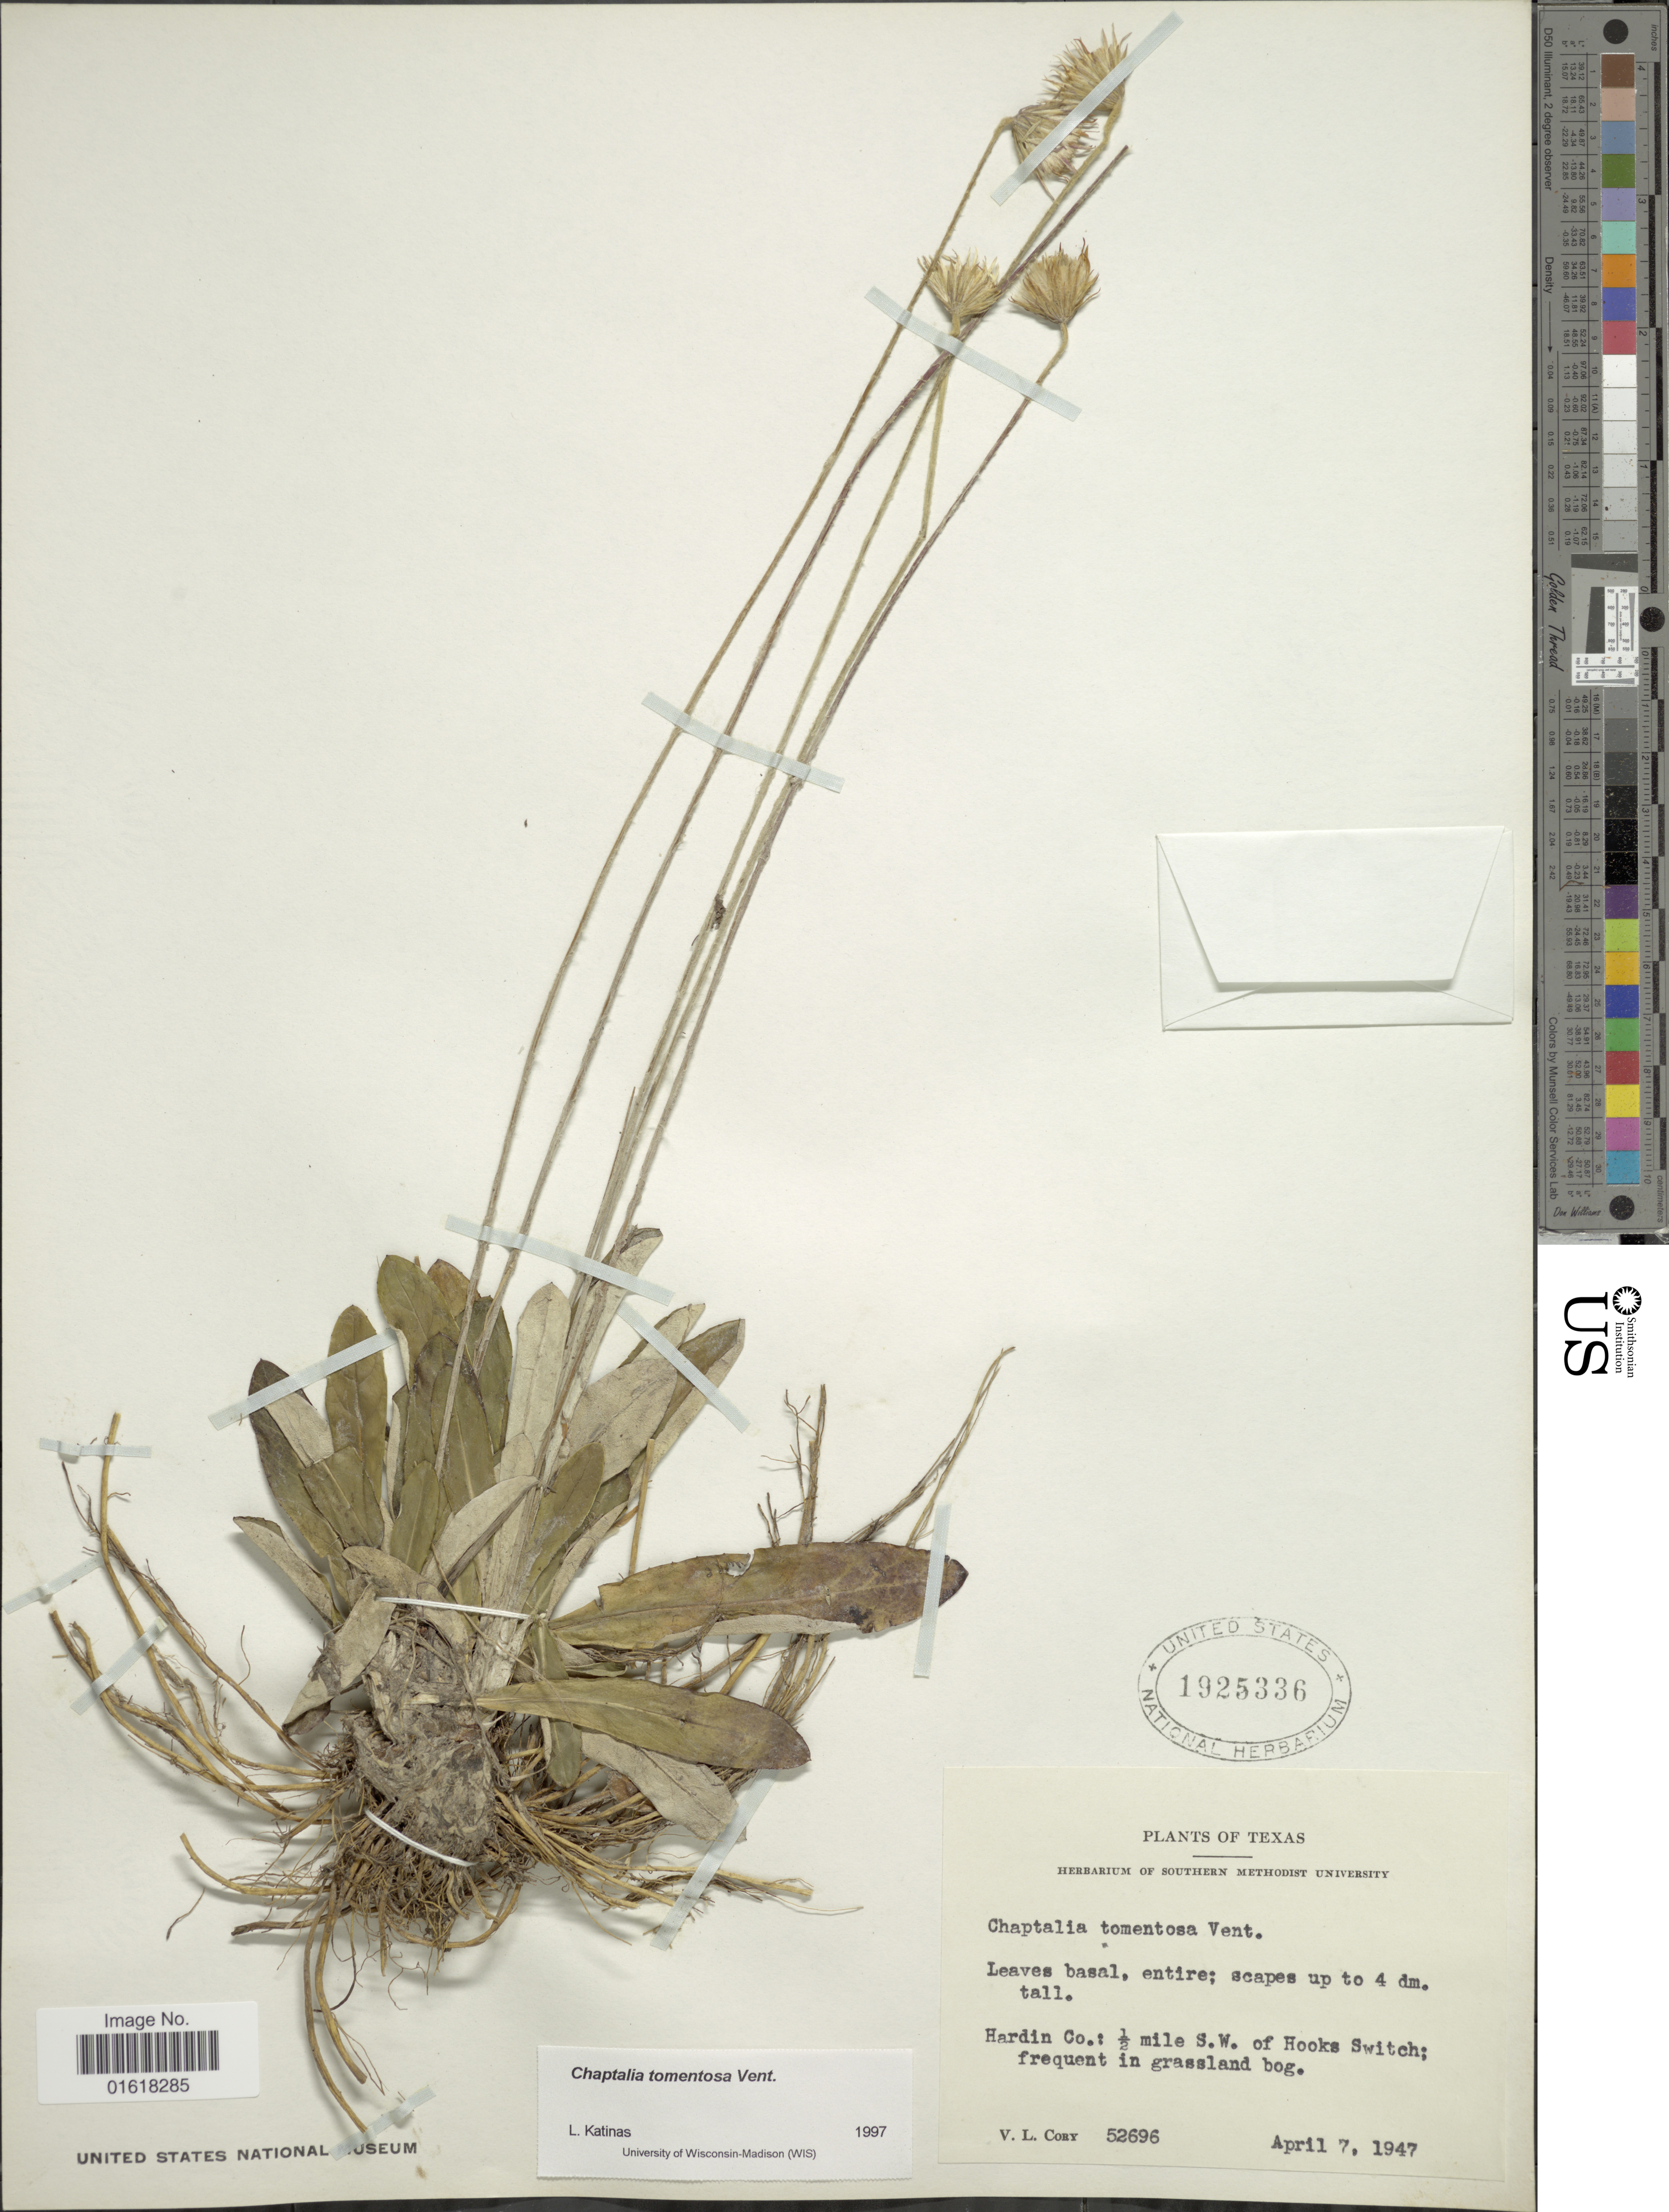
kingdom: Plantae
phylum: Tracheophyta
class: Magnoliopsida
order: Asterales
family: Asteraceae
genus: Chaptalia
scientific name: Chaptalia tomentosa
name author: Vent.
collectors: V. Cory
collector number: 52696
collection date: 1947-04-07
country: United States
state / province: Texas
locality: Hardin Co.: ½ mile S.W. of Hooks Switch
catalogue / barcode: US 1925336